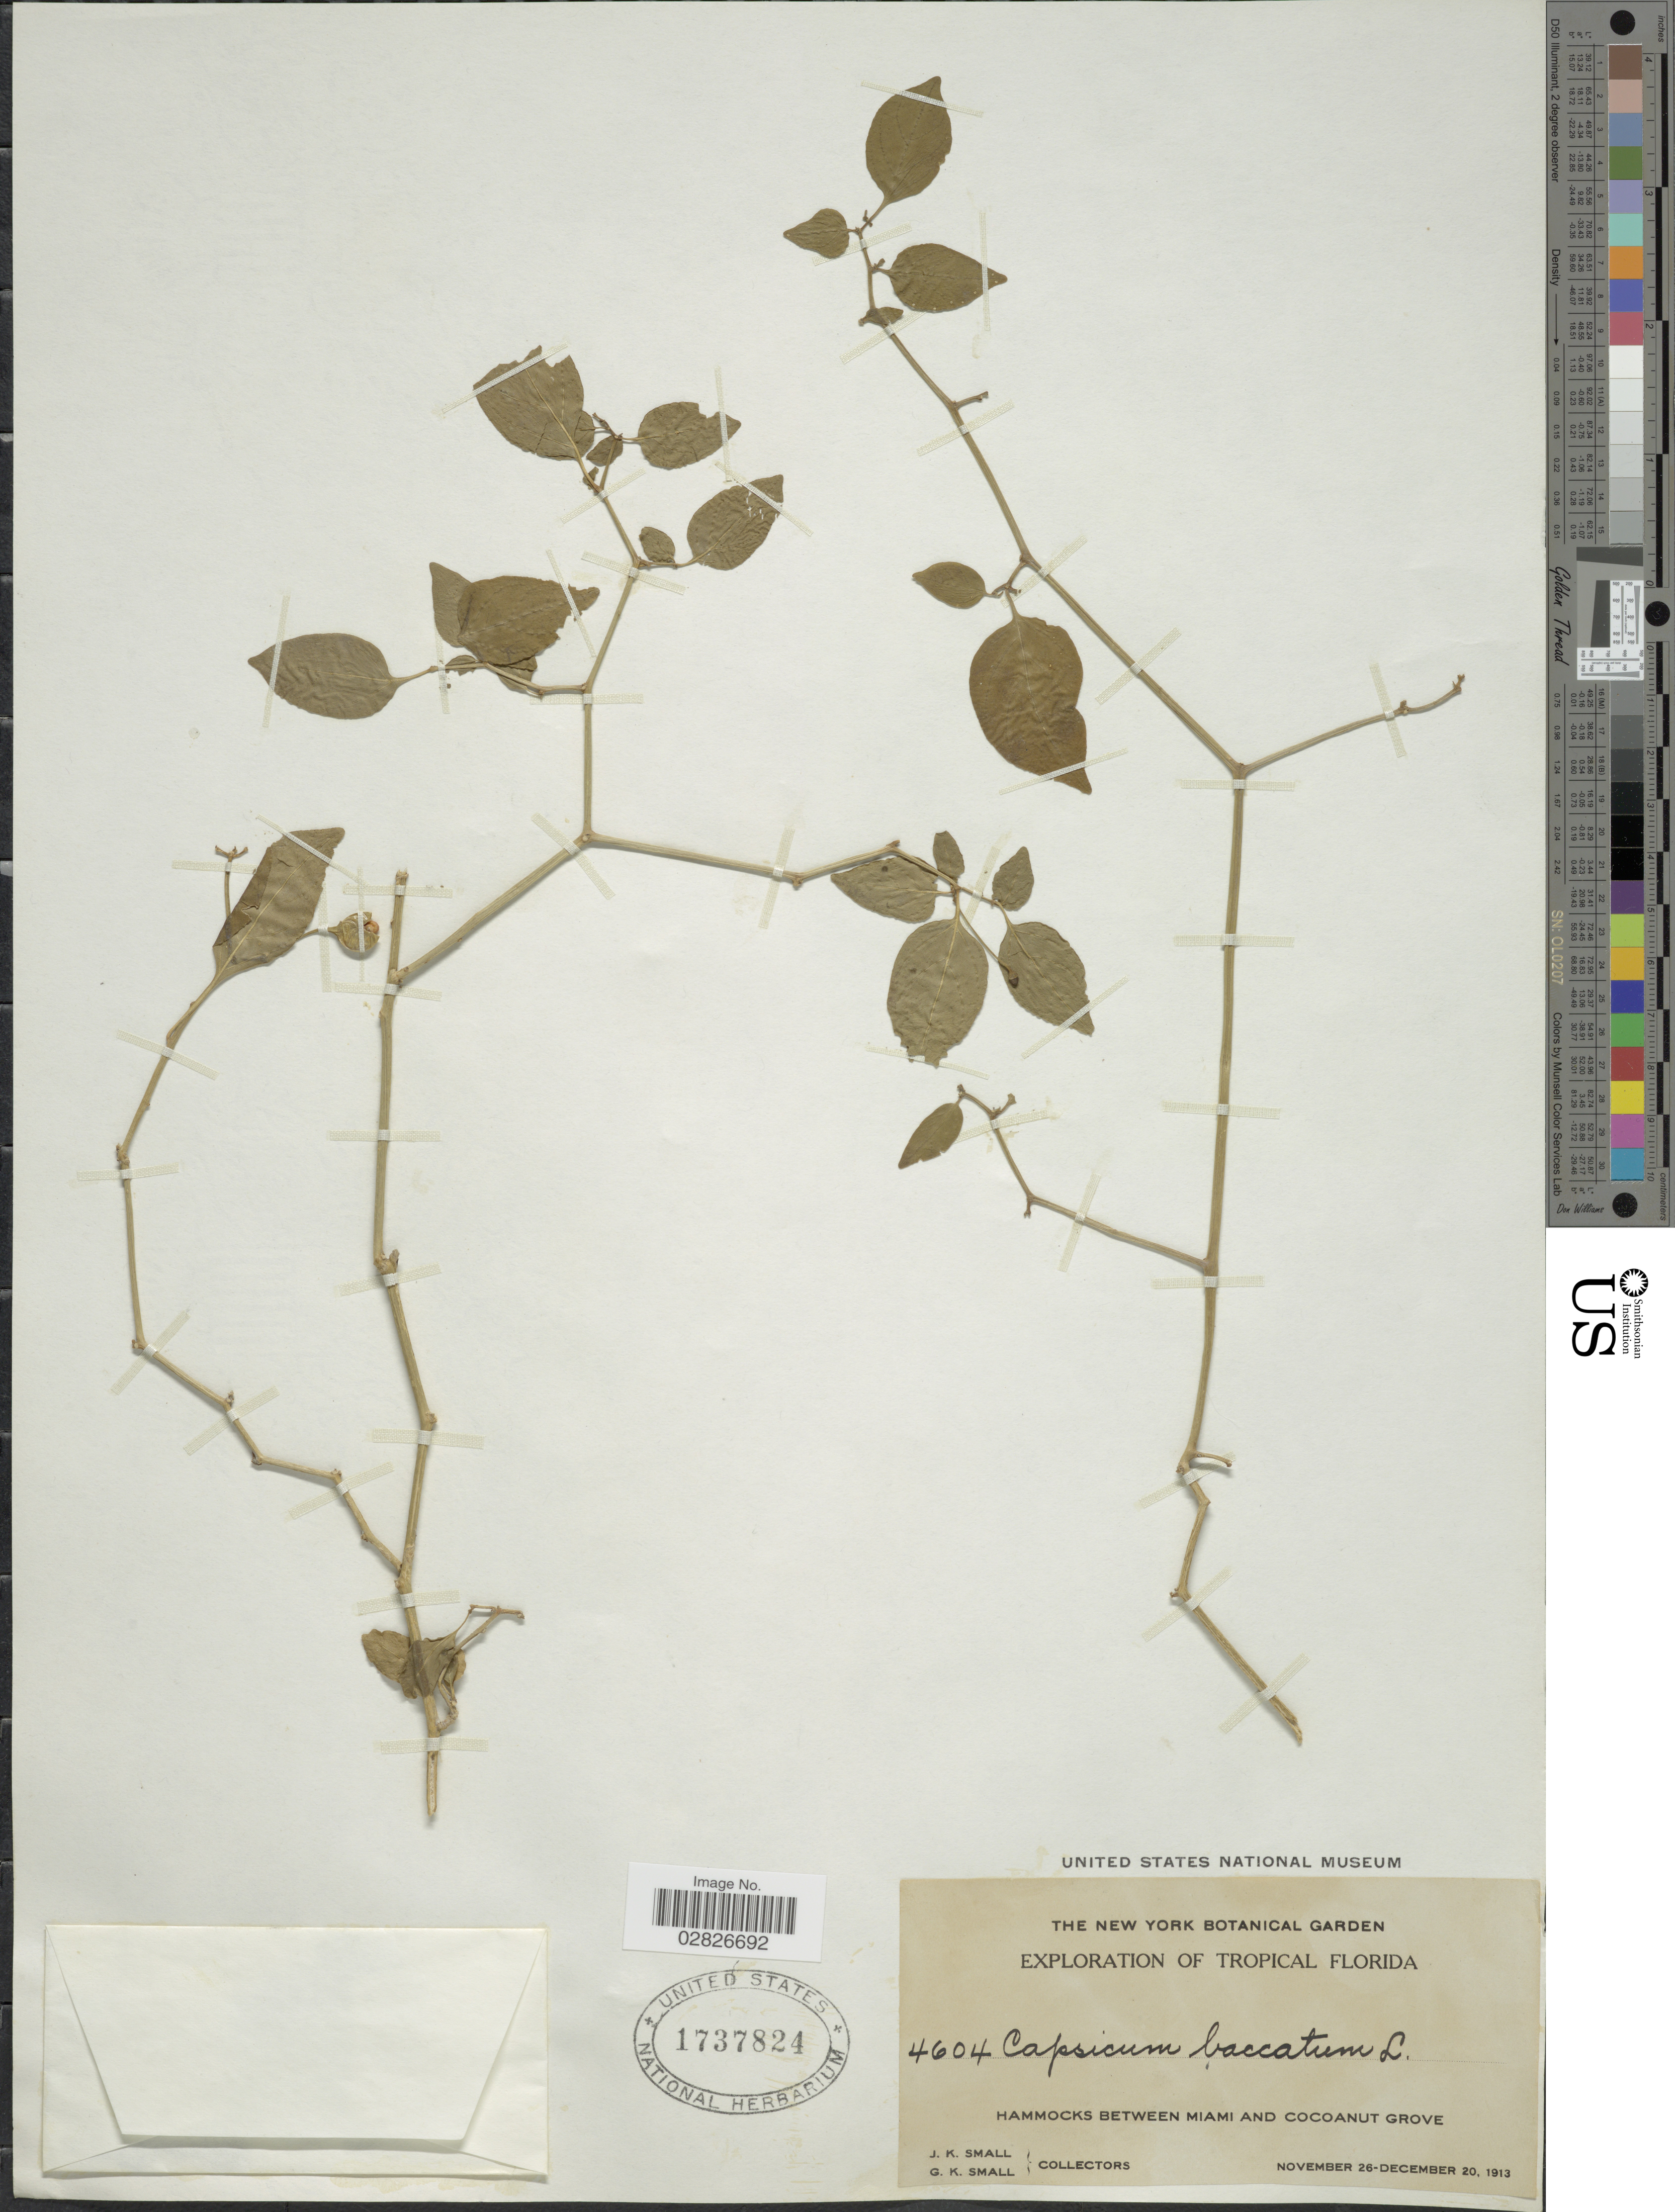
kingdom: Plantae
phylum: Tracheophyta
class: Magnoliopsida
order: Solanales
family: Solanaceae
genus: Capsicum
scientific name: Capsicum baccatum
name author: L.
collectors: J. K. Small & G. K. Small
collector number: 4604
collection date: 1913-11-26/1913-12-20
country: United States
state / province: Florida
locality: Tropical Florida, Hammocks between Miami and Cocoanut Grove.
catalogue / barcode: US 1737824